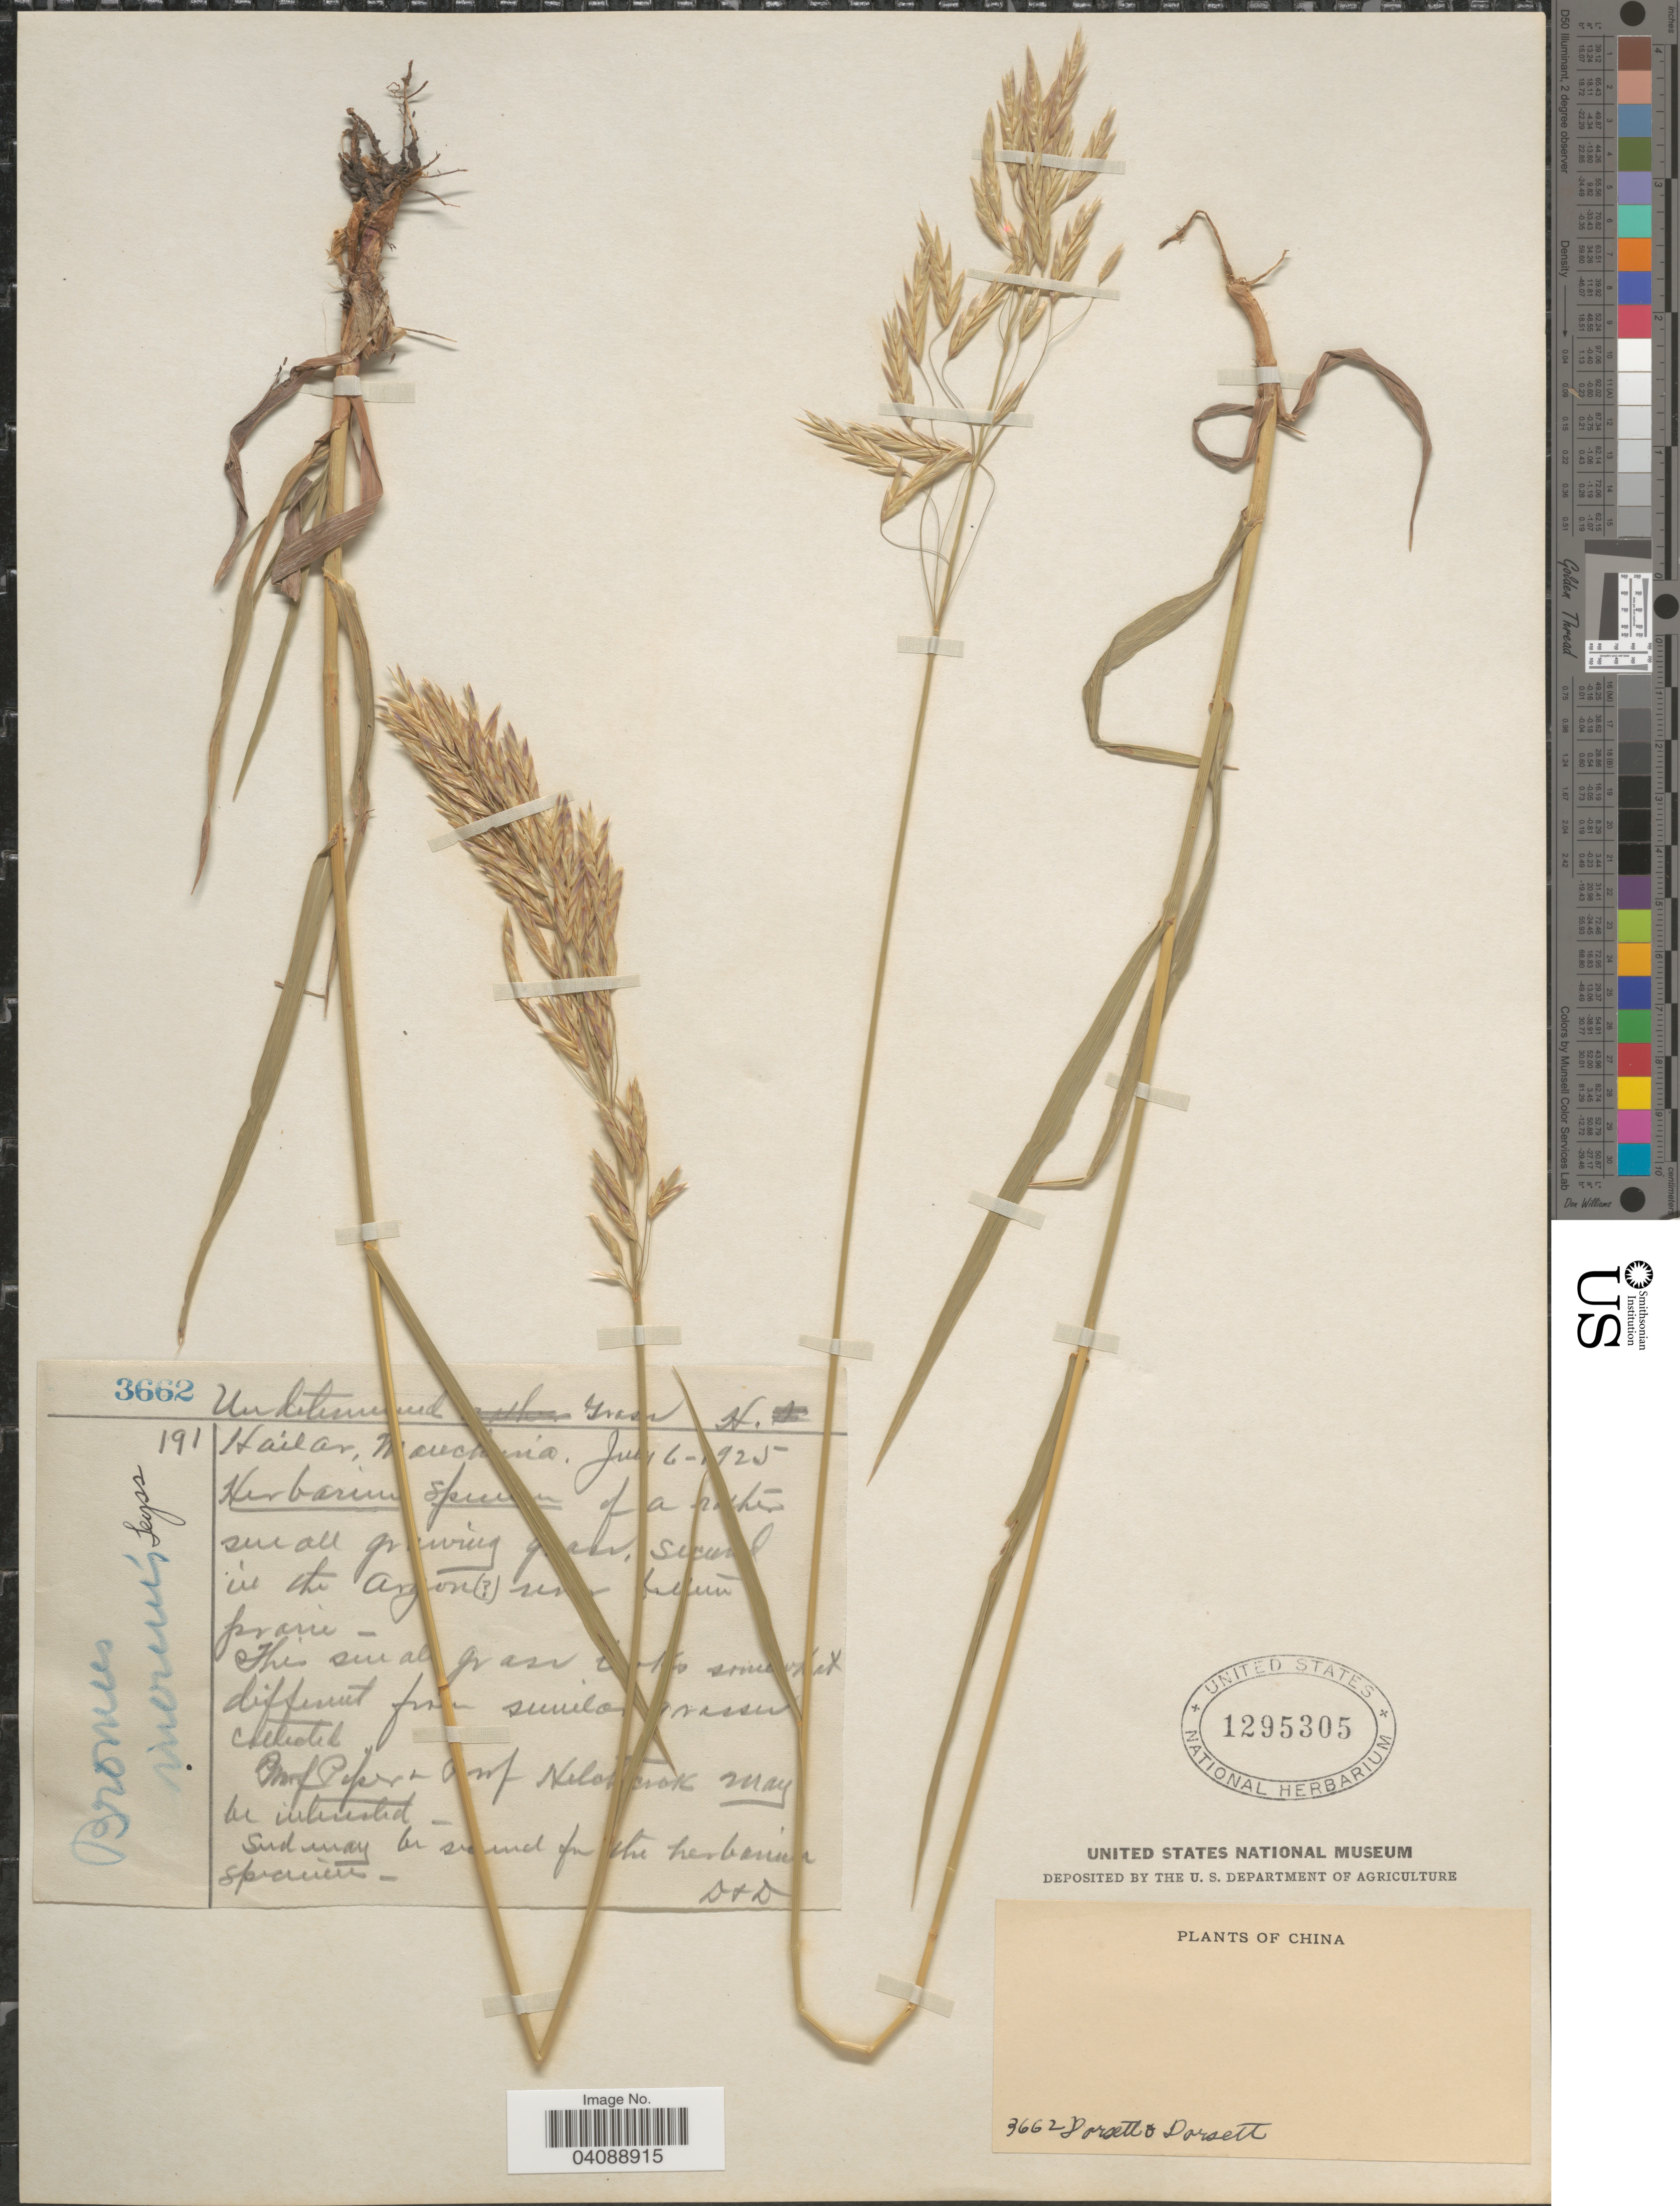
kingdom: Plantae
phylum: Tracheophyta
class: Liliopsida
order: Poales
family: Poaceae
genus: Bromus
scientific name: Bromus inermis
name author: Leyss.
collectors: -- Dorsett & Dorsett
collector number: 3662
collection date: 1925-06-06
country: China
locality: Hailar. Manchuria.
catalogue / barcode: US 1295305